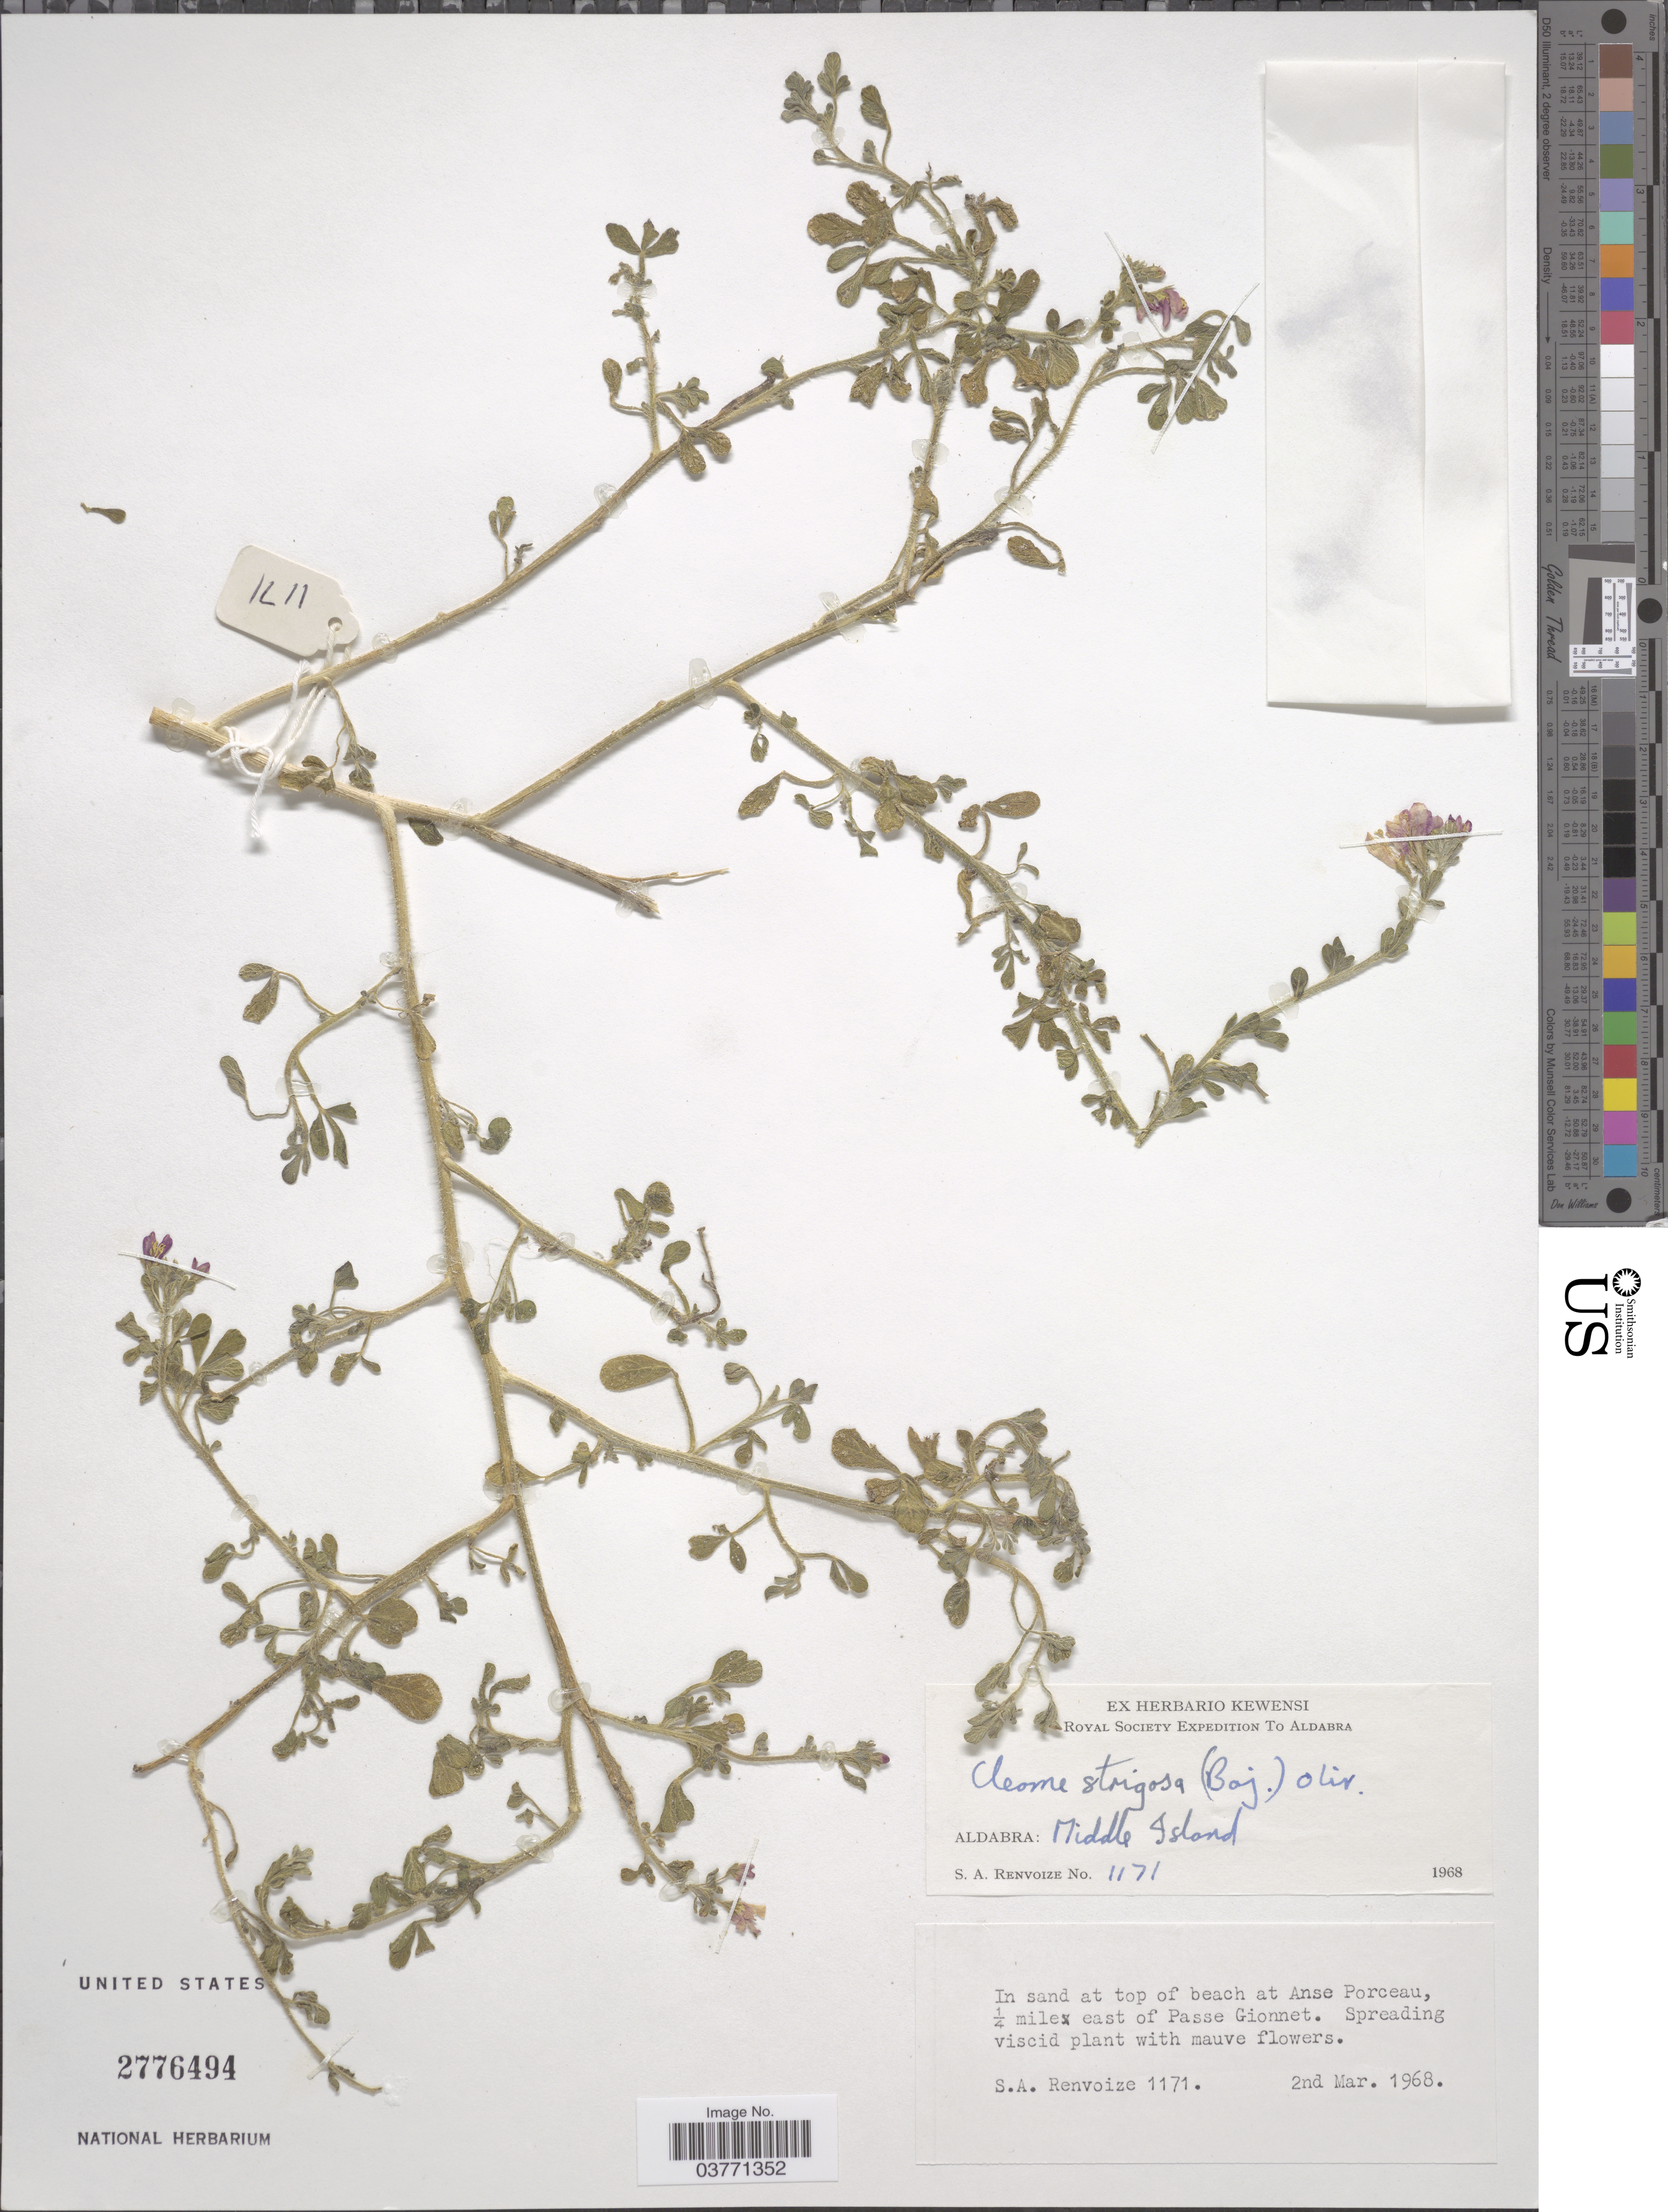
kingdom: Plantae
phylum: Tracheophyta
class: Magnoliopsida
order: Brassicales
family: Cleomaceae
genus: Sieruela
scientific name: Sieruela strigosa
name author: (Bojer) Roalson & J.C. Hall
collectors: S. A. Renvoize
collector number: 1171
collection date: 1968-03-02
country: Seychelles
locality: Aldabra: Middle Island. In sand at top of beach at Anse Porceau, ¼ mile east of Passe Gionnet.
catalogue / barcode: US 2776494